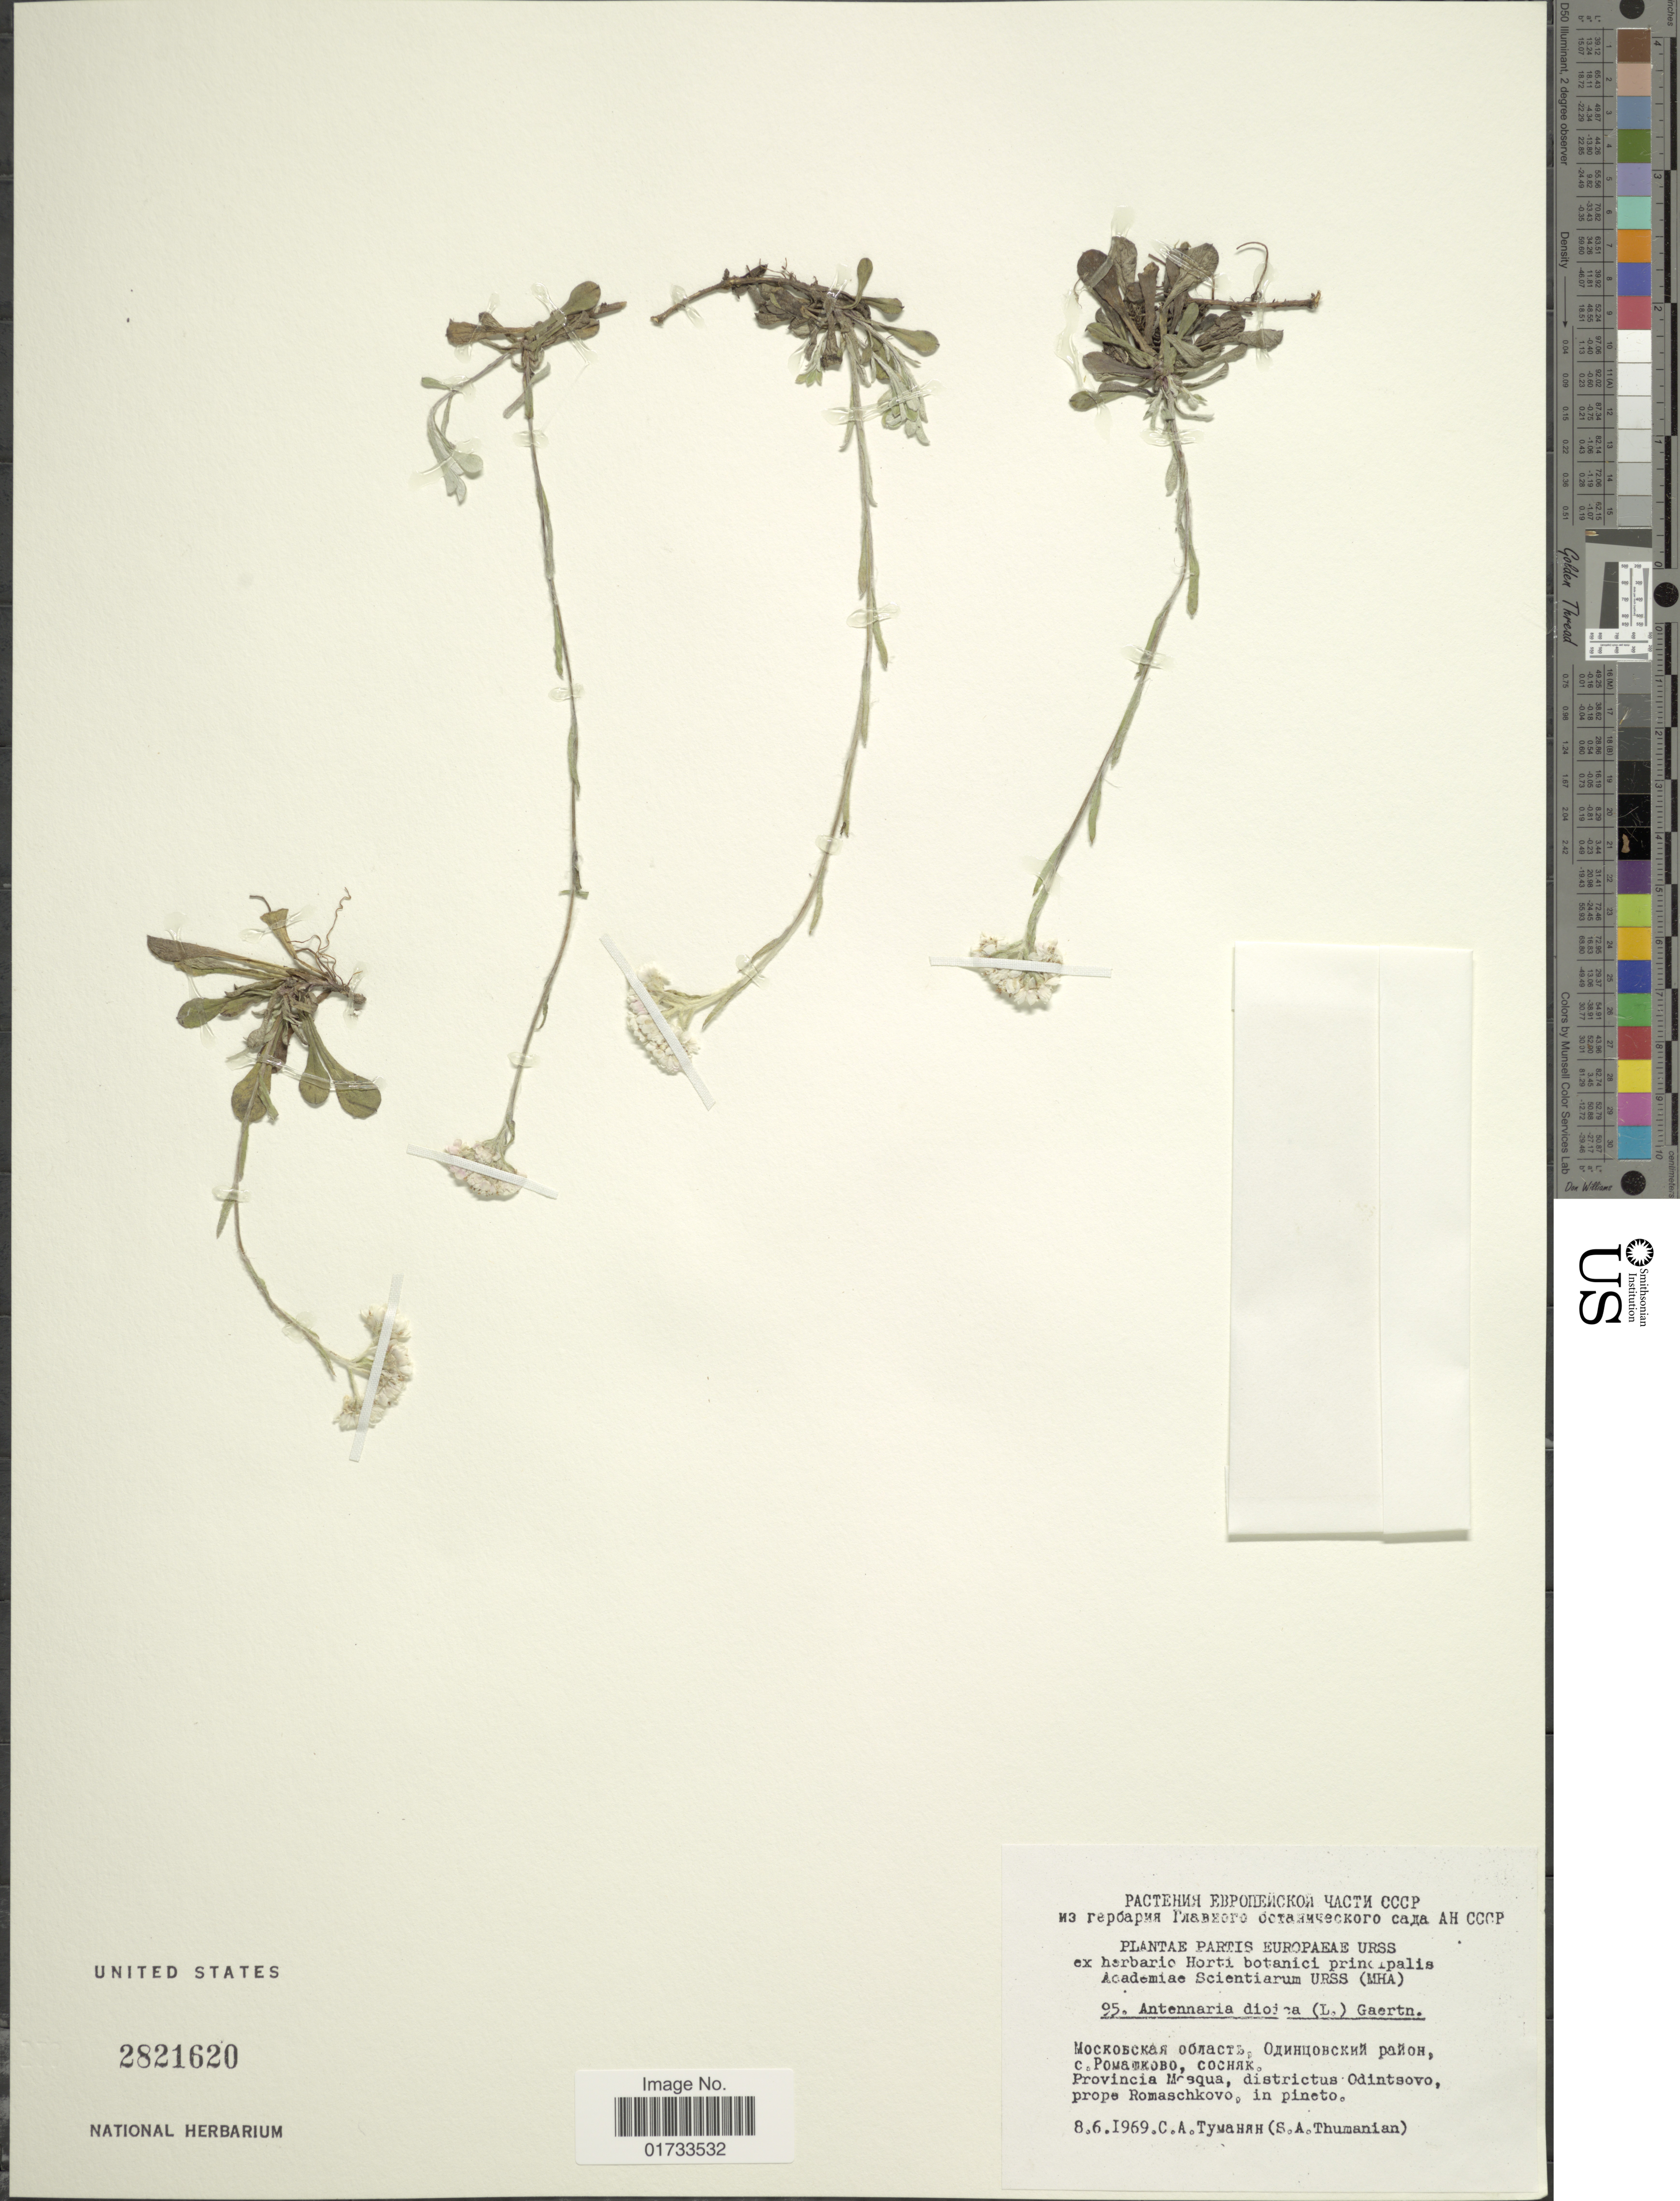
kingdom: Plantae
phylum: Tracheophyta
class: Magnoliopsida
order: Asterales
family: Asteraceae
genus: Antennaria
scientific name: Antennaria dioica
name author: (L.) Gaertn.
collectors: C. Tymahah & S. Thumanian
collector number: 95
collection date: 1969-06-08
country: Russian Federation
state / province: Moscow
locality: Provincia Mosque, districtus Odintsovo, prope Romaschkovo, in pineto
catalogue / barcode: US 2821620